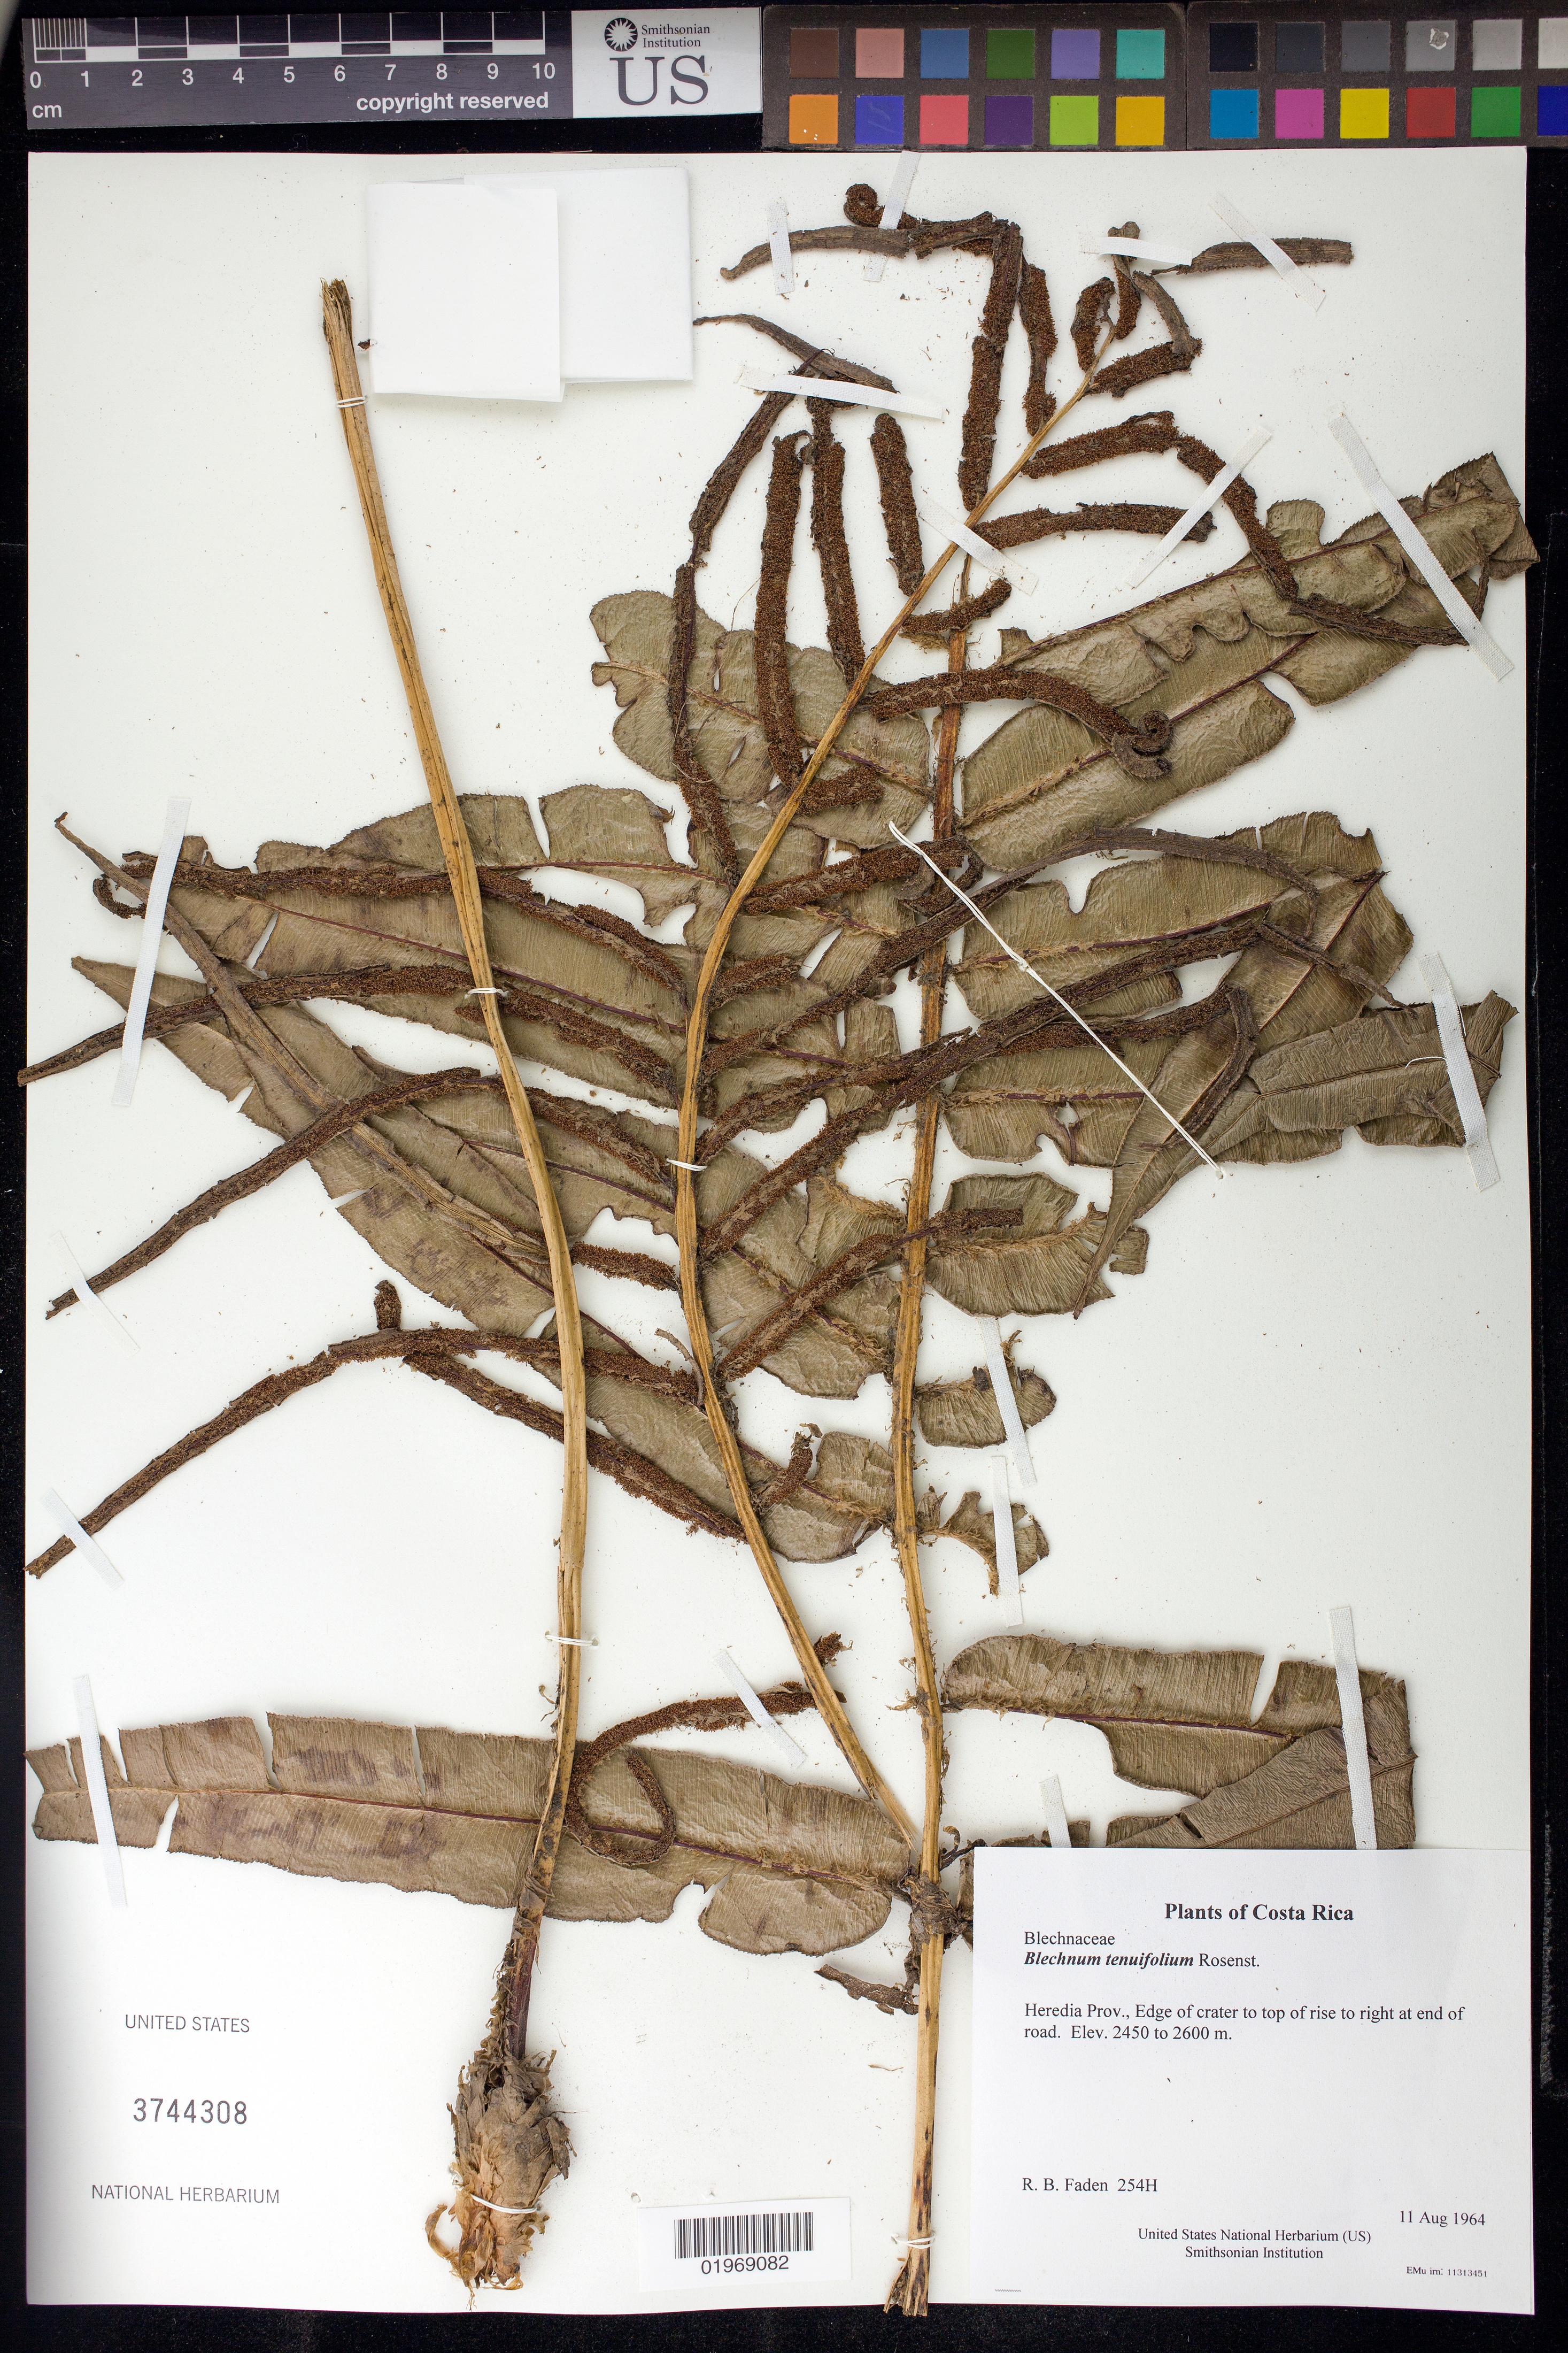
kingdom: Plantae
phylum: Tracheophyta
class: Polypodiopsida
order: Polypodiales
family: Blechnaceae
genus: Blechnum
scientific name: Blechnum viviparum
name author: (Broadh.) C. Chr.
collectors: R. B. Faden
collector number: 254H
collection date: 1964-08-11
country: Costa Rica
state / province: Heredia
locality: Edge of crater to top of rise to right at end of road.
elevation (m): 2450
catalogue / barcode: US 3744308